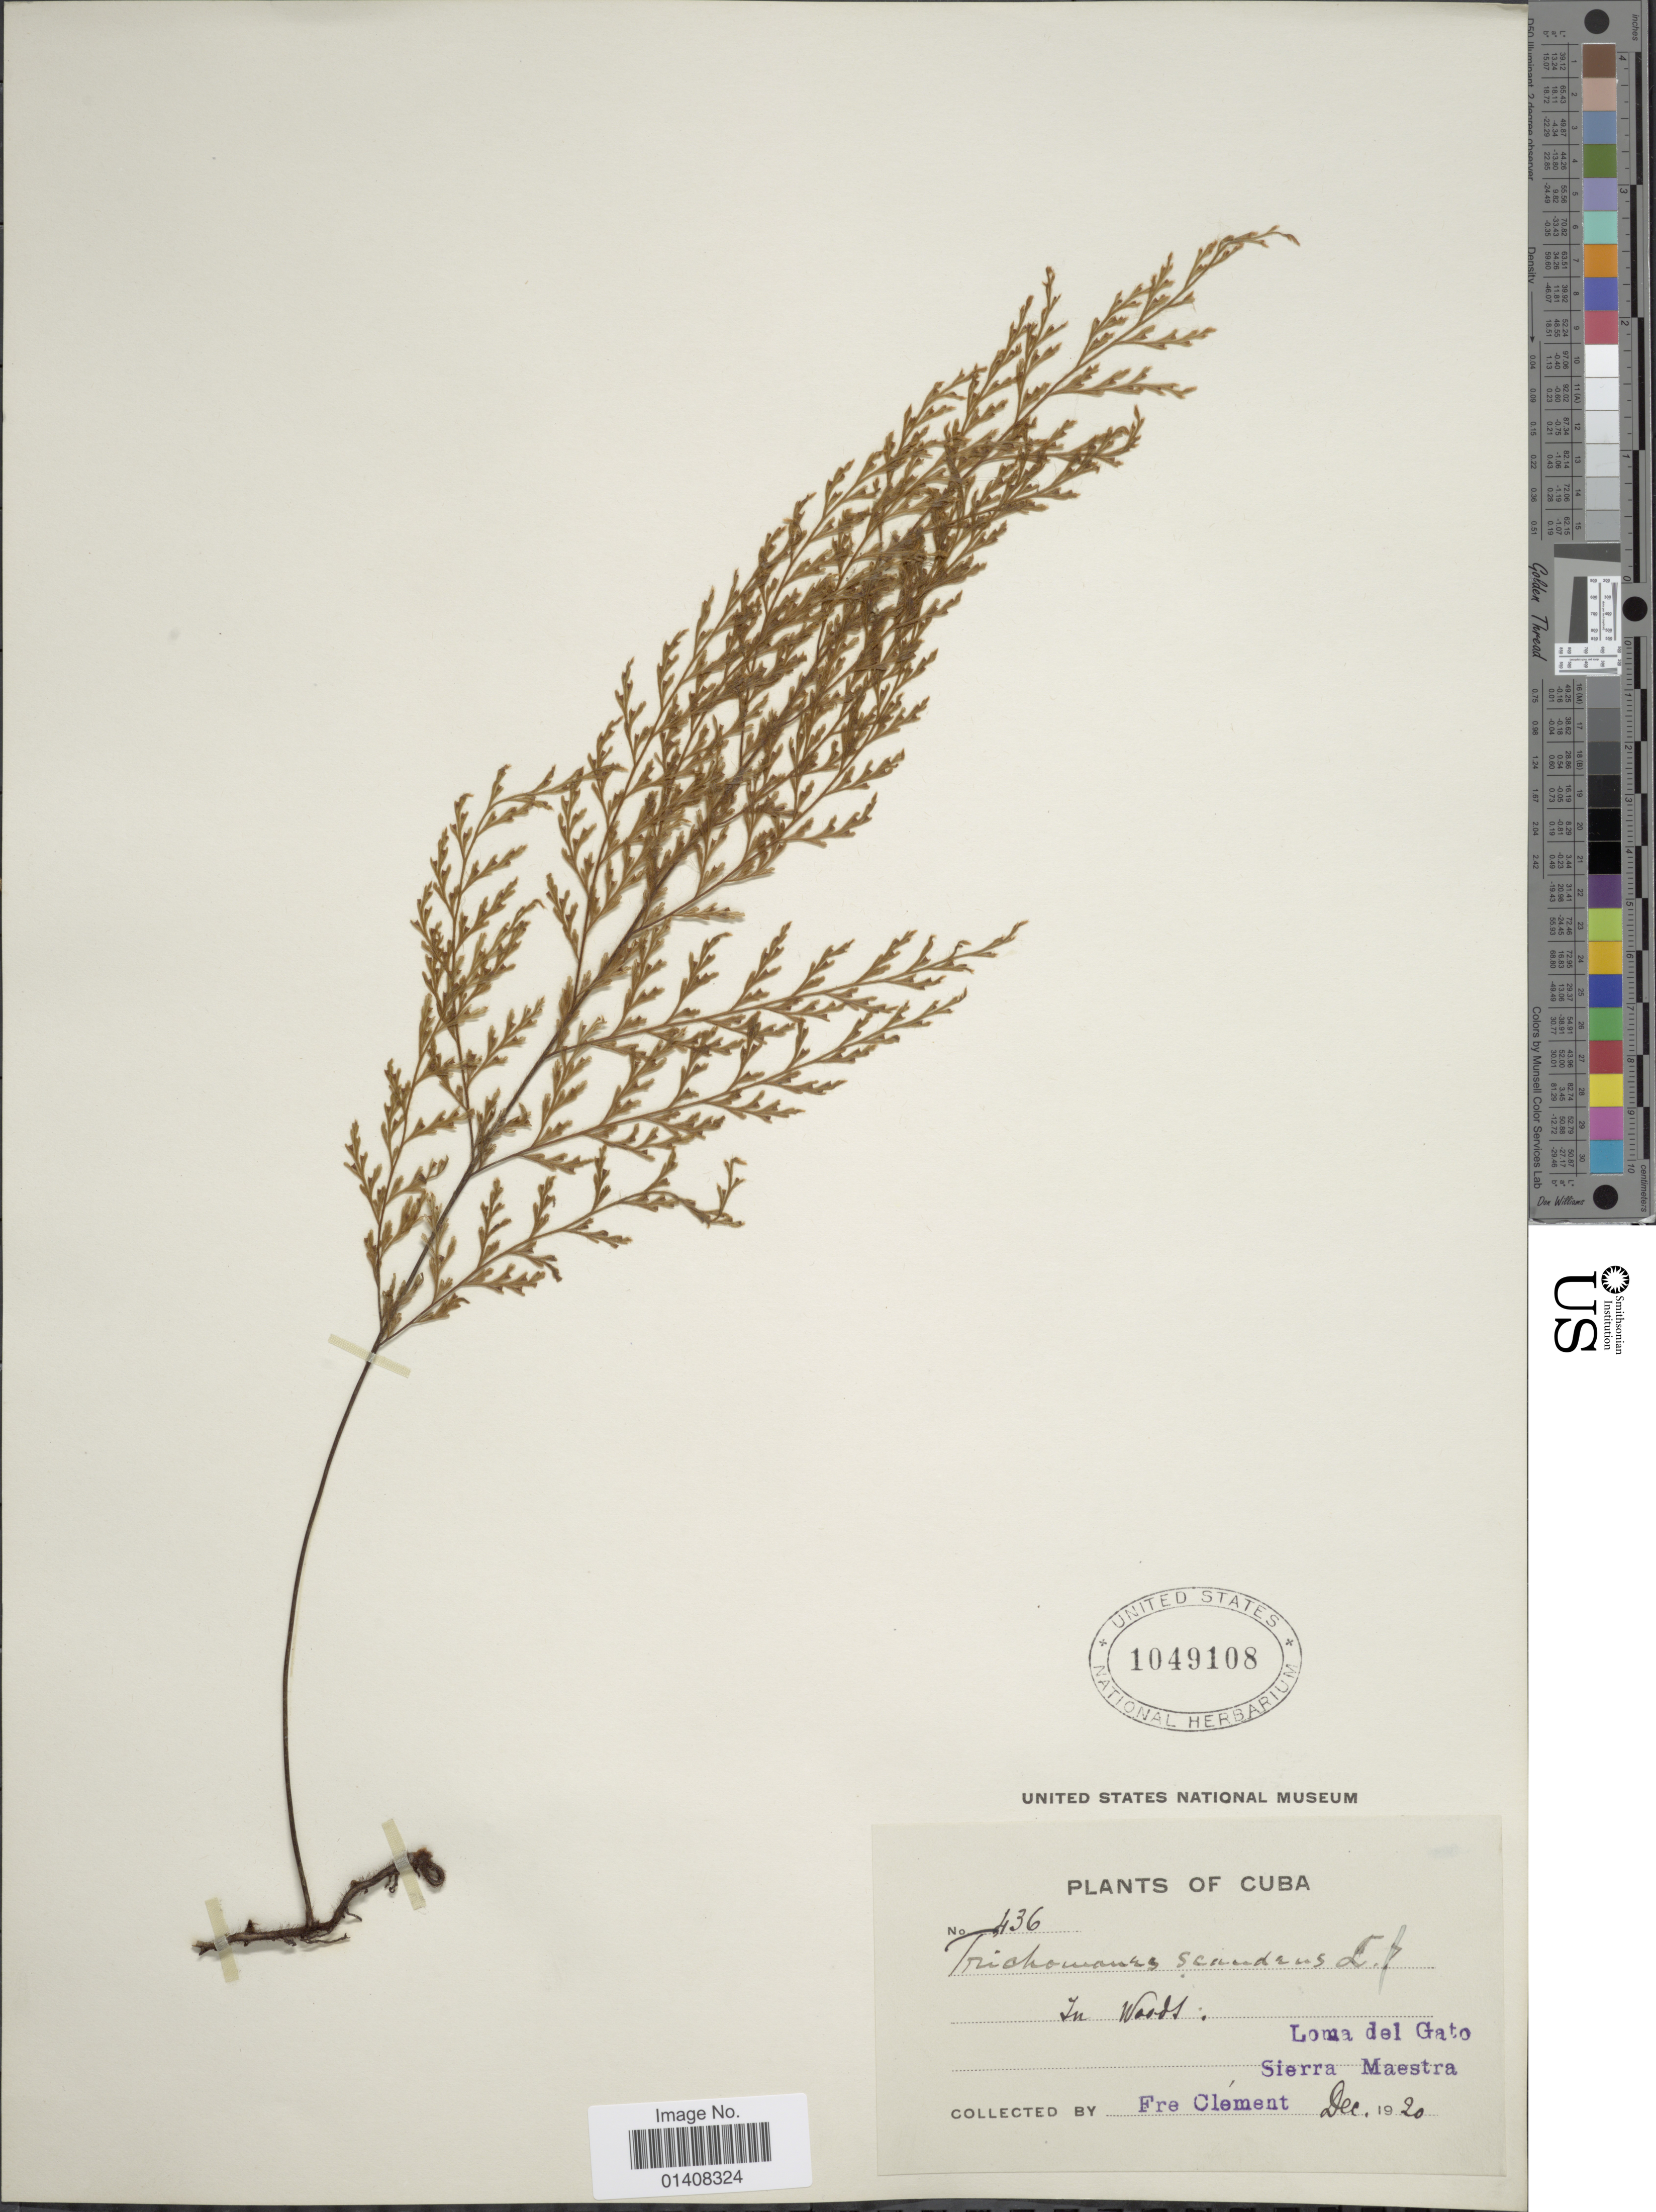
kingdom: Plantae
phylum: Tracheophyta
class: Polypodiopsida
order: Hymenophyllales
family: Hymenophyllaceae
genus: Trichomanes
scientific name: Trichomanes scandens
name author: L.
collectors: B. Clement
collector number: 436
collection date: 1920-12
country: Cuba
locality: Loma del Gato Sierra Maestro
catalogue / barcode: US 1049108